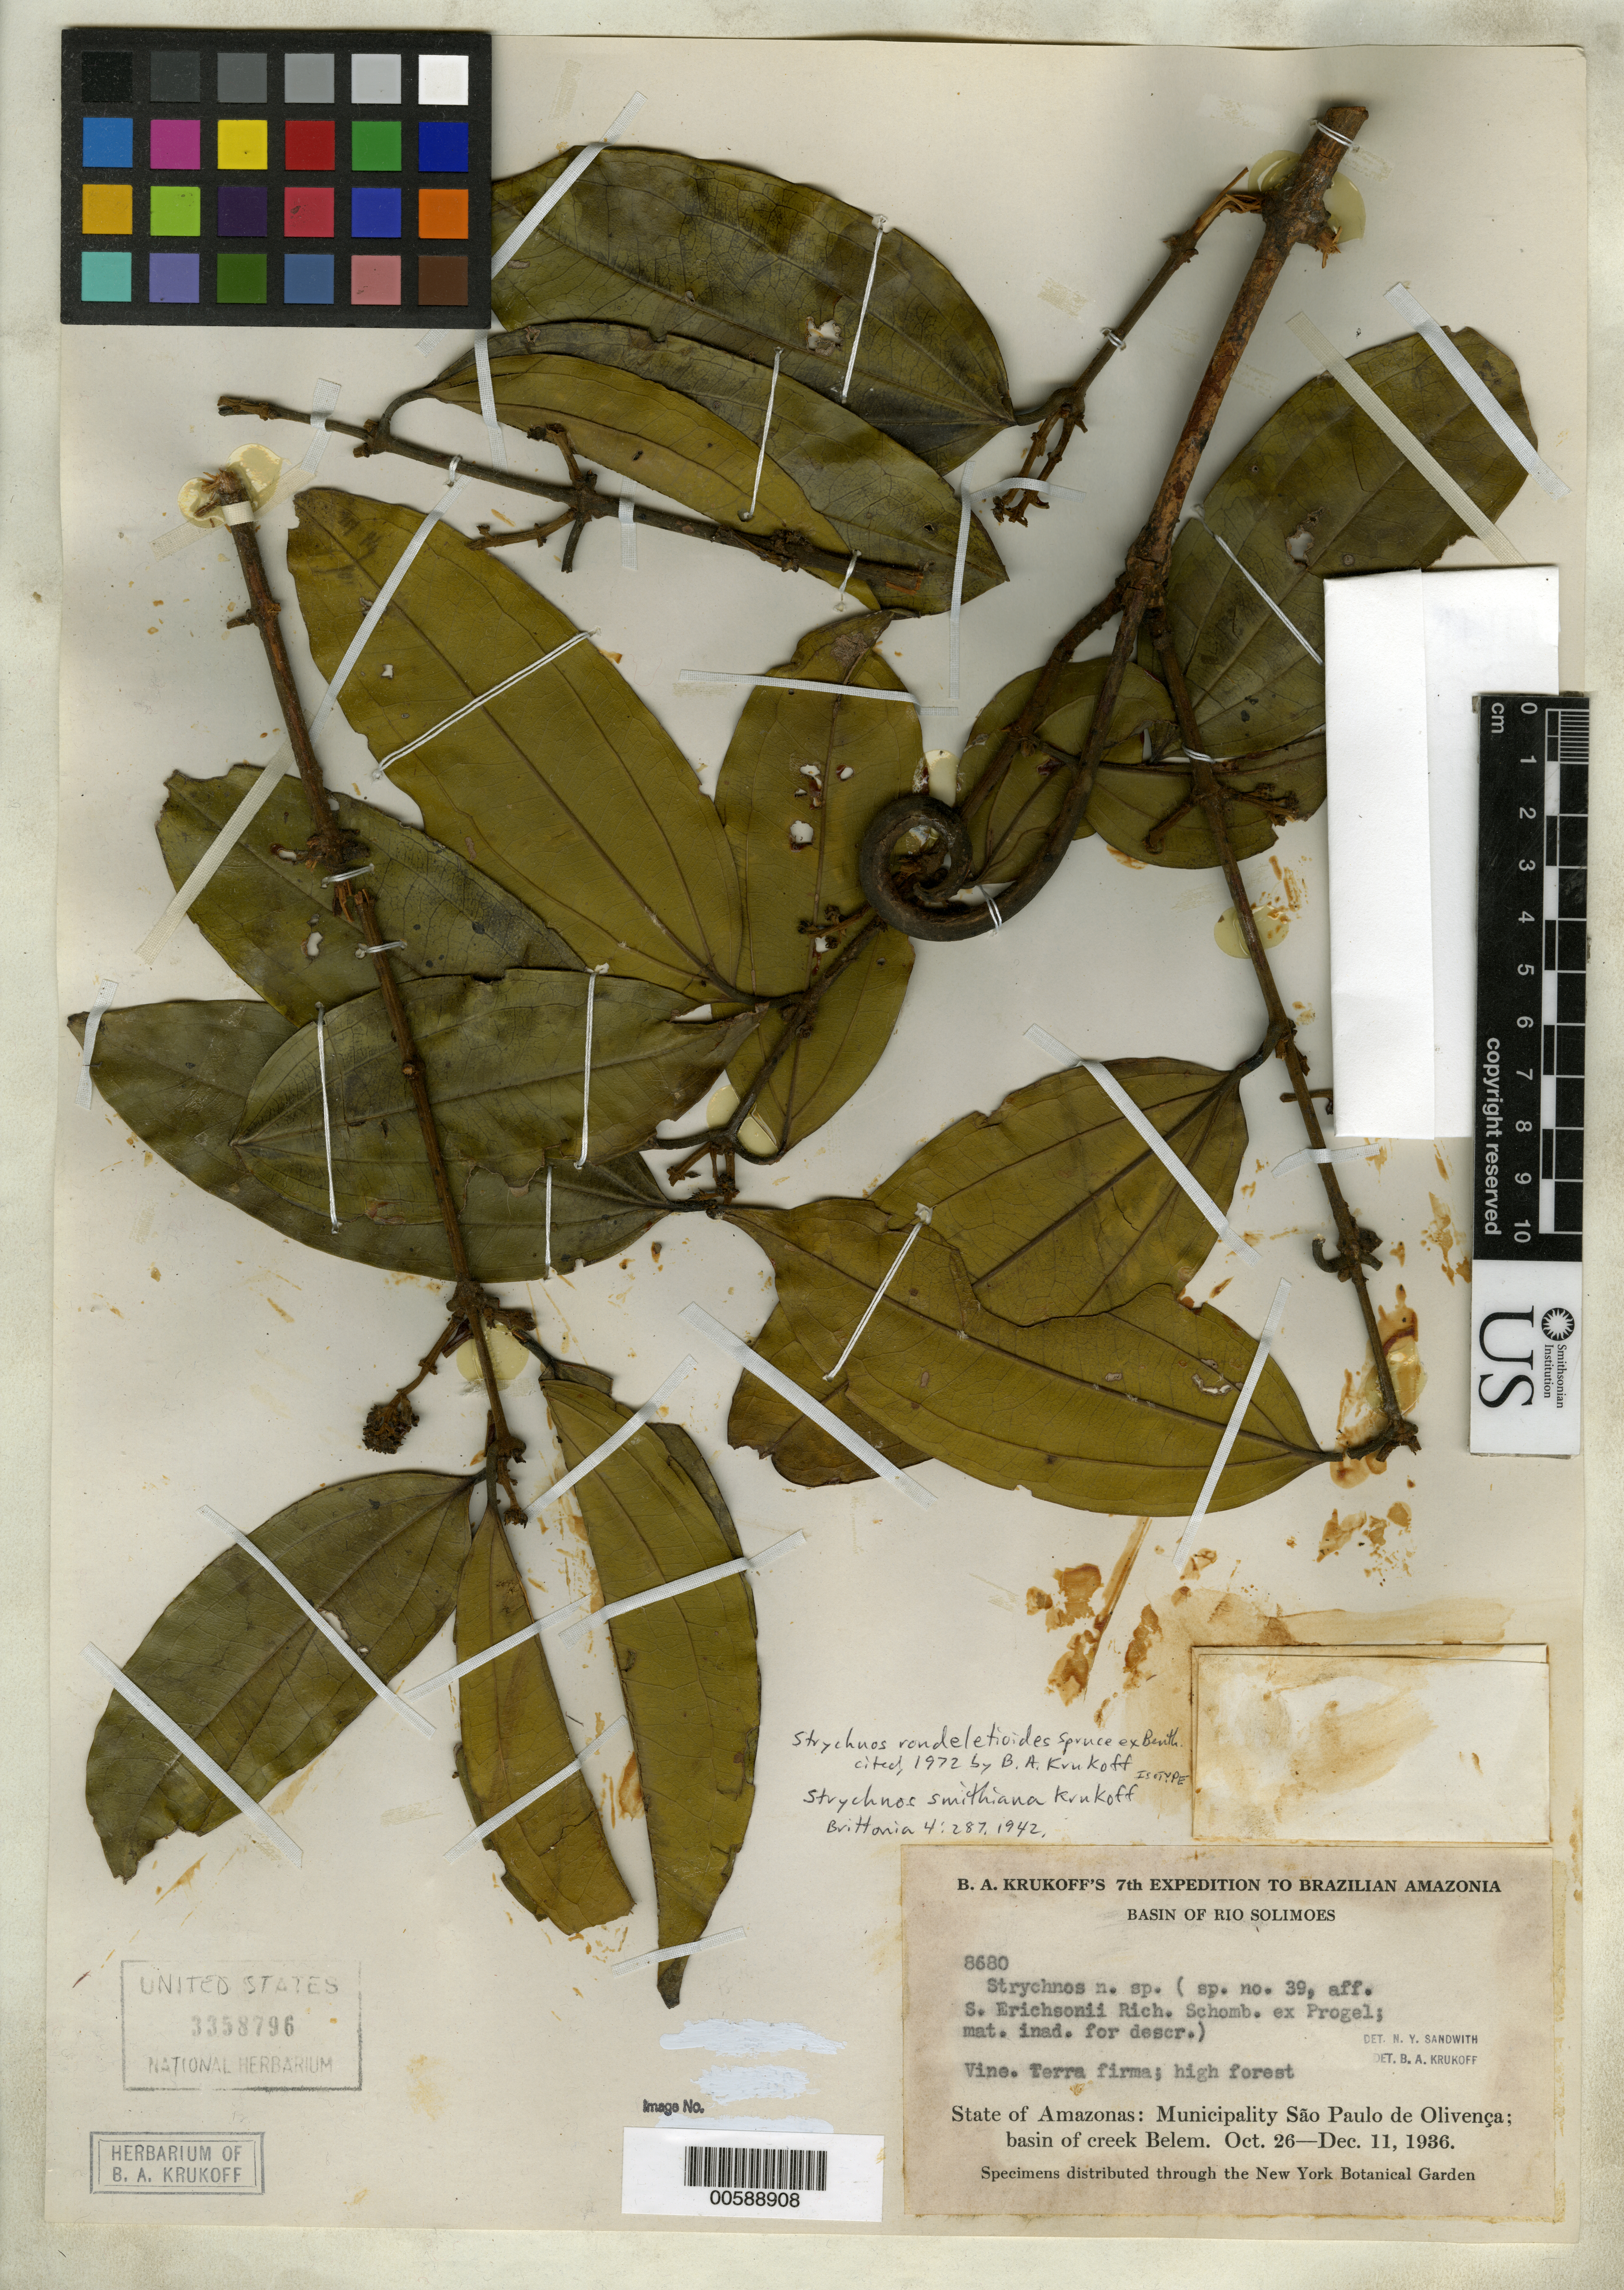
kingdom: Plantae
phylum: Tracheophyta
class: Magnoliopsida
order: Gentianales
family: Loganiaceae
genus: Strychnos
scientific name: Strychnos smithiana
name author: Krukoff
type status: Isotype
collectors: B. A. Krukoff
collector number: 8680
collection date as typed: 26 Oct 1936 to 11 Dec 1936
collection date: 1936-10-26/1936-12-11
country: Brazil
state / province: Amazonas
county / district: São Paulo de Olivença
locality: Basin of Creek Belem.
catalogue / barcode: US 3358796